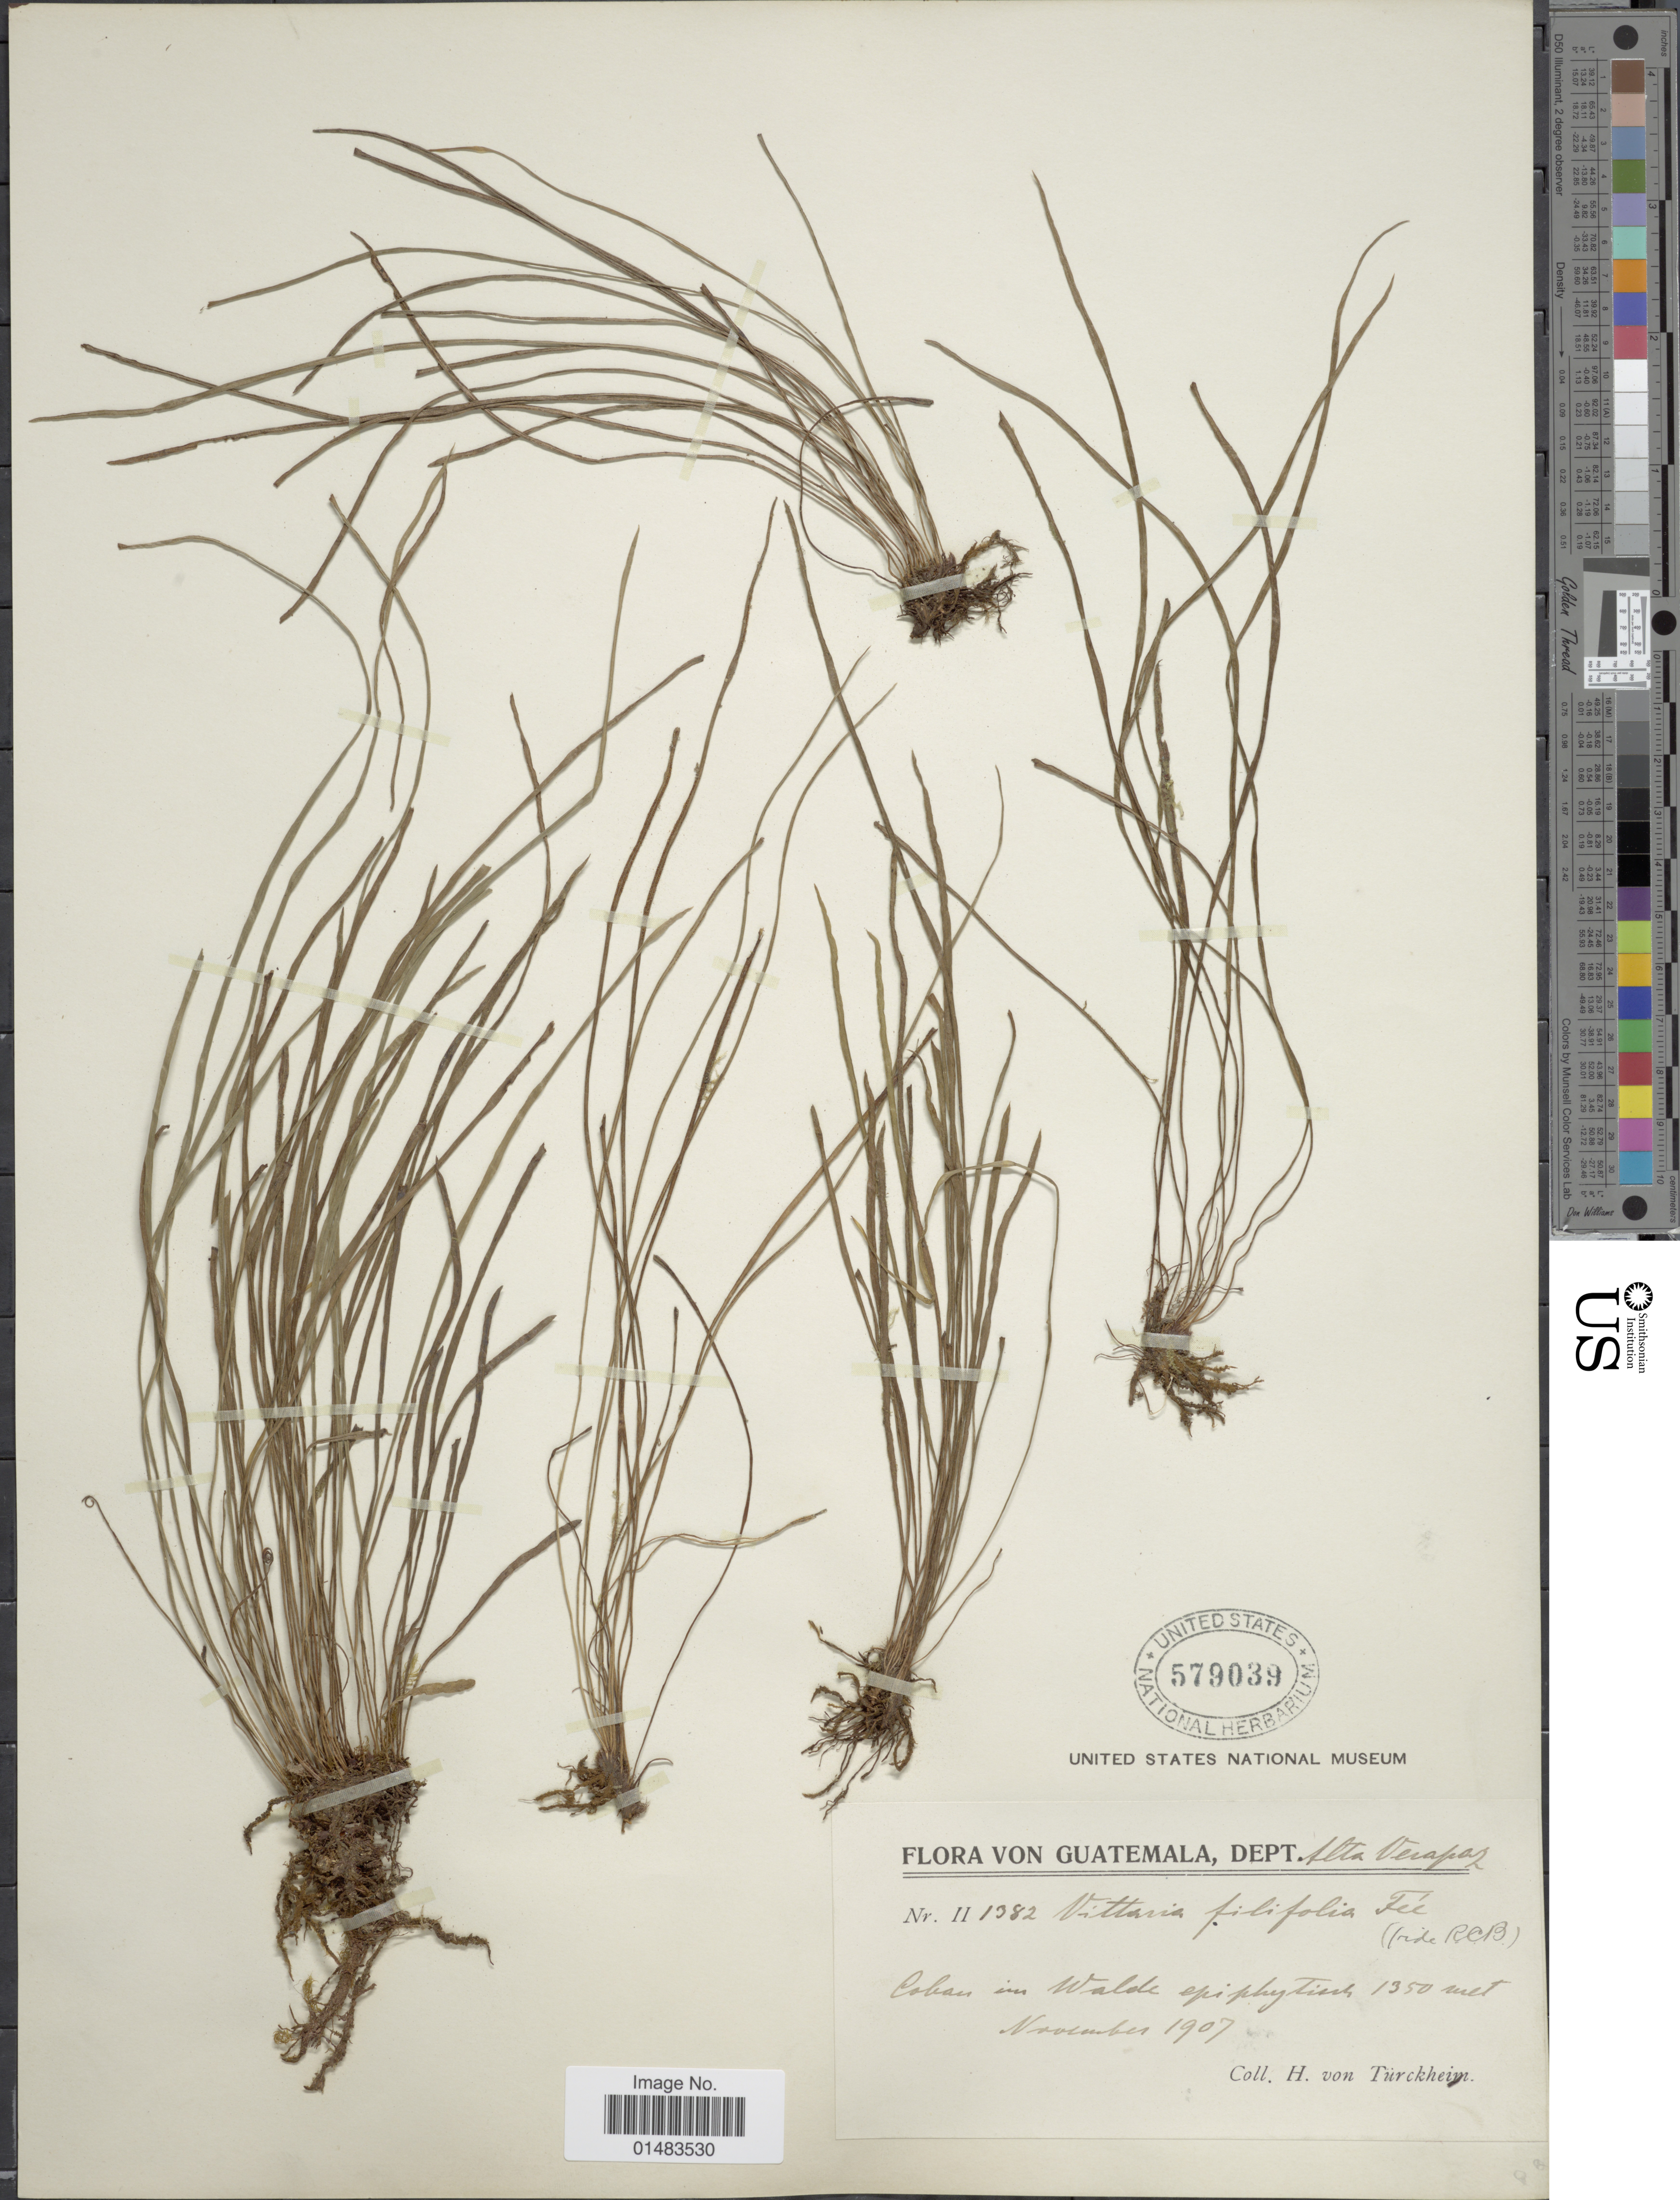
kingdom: Plantae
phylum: Tracheophyta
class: Polypodiopsida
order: Polypodiales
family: Pteridaceae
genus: Vittaria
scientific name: Vittaria graminifolia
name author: Kaulf.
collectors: H. von Türckheim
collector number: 1382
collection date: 1907-11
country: Guatemala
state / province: Alta Verapaz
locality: Cobán, im walde epiphytisch [Cobán, epiphytic in the forest]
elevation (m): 1350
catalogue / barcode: US 579039